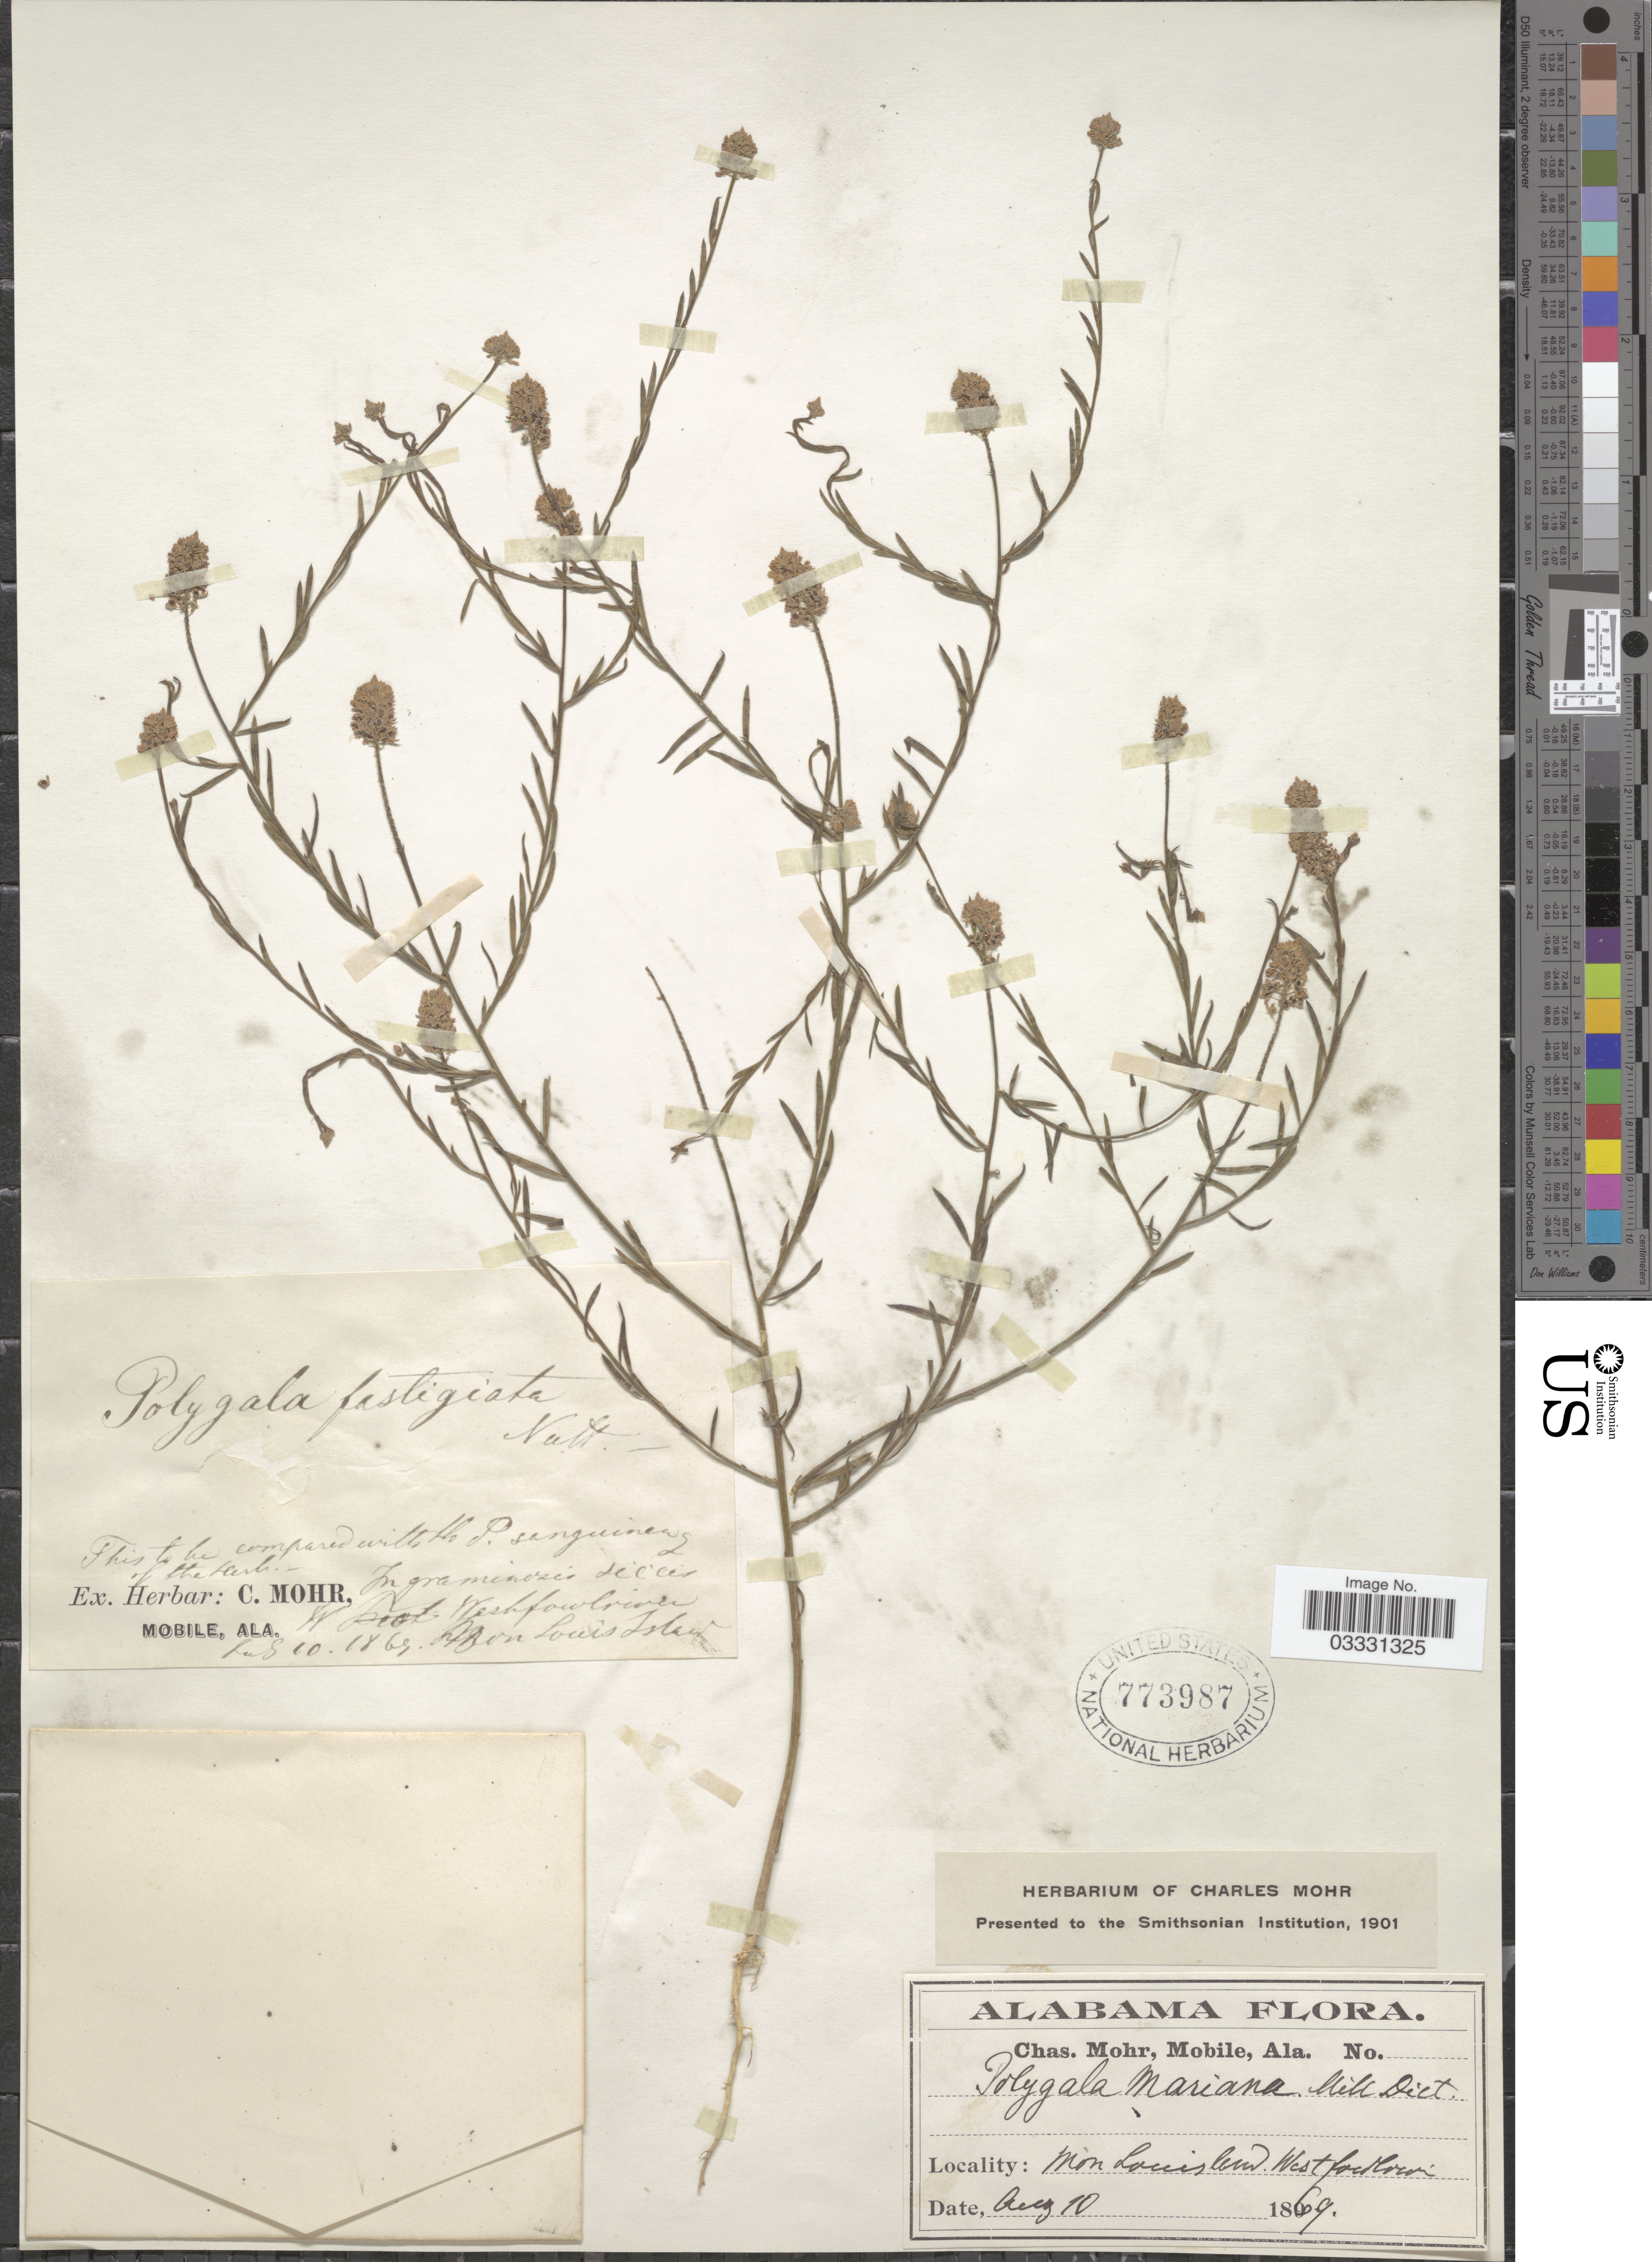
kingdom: Plantae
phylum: Tracheophyta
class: Magnoliopsida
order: Fabales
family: Polygalaceae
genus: Polygala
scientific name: Polygala mariana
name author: Mill.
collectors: Mohr, C. T. (herbarium)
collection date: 1869-08-10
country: United States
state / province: Alabama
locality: Mon Louis island. West Fowl River. Mon Louis Island.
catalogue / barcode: US 773987